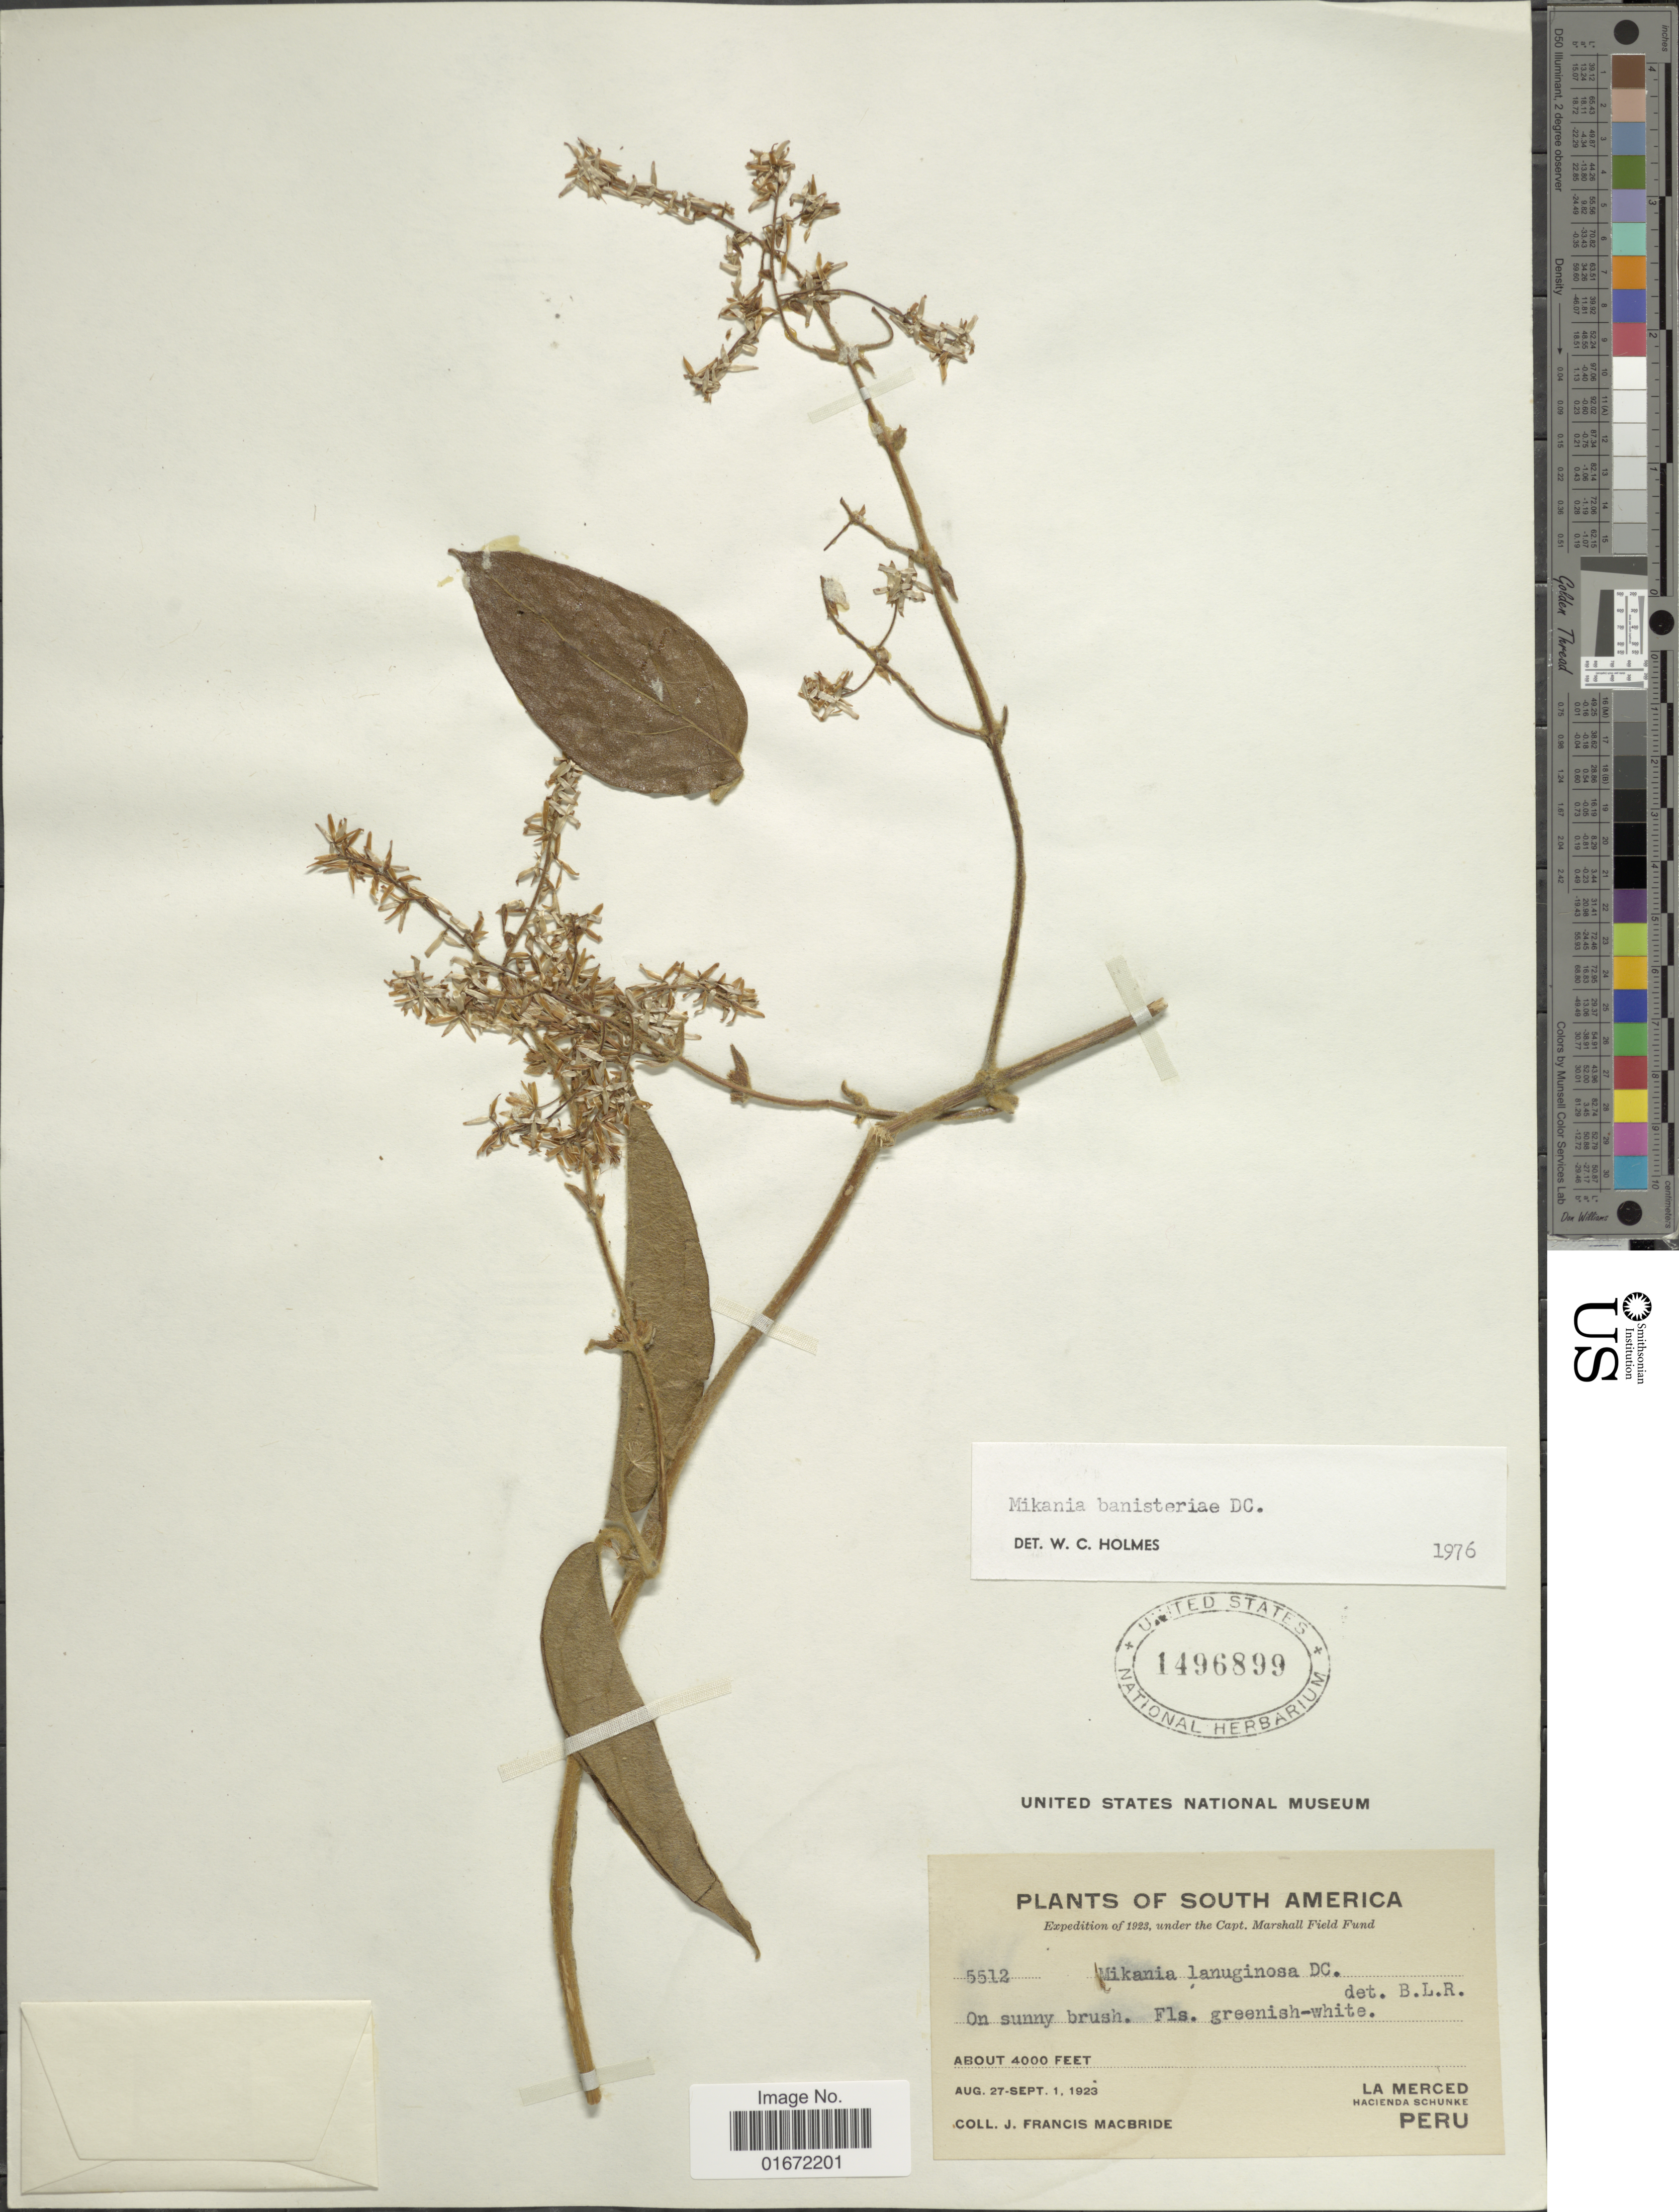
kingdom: Plantae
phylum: Tracheophyta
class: Magnoliopsida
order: Asterales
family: Asteraceae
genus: Mikania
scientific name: Mikania banisteriae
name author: DC.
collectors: J. F. Macbride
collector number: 5512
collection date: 1923-08-27/1923-09-01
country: Peru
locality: On sunny brush. La Merced. Hacienda Schunke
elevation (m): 1219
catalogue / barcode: US 1496899